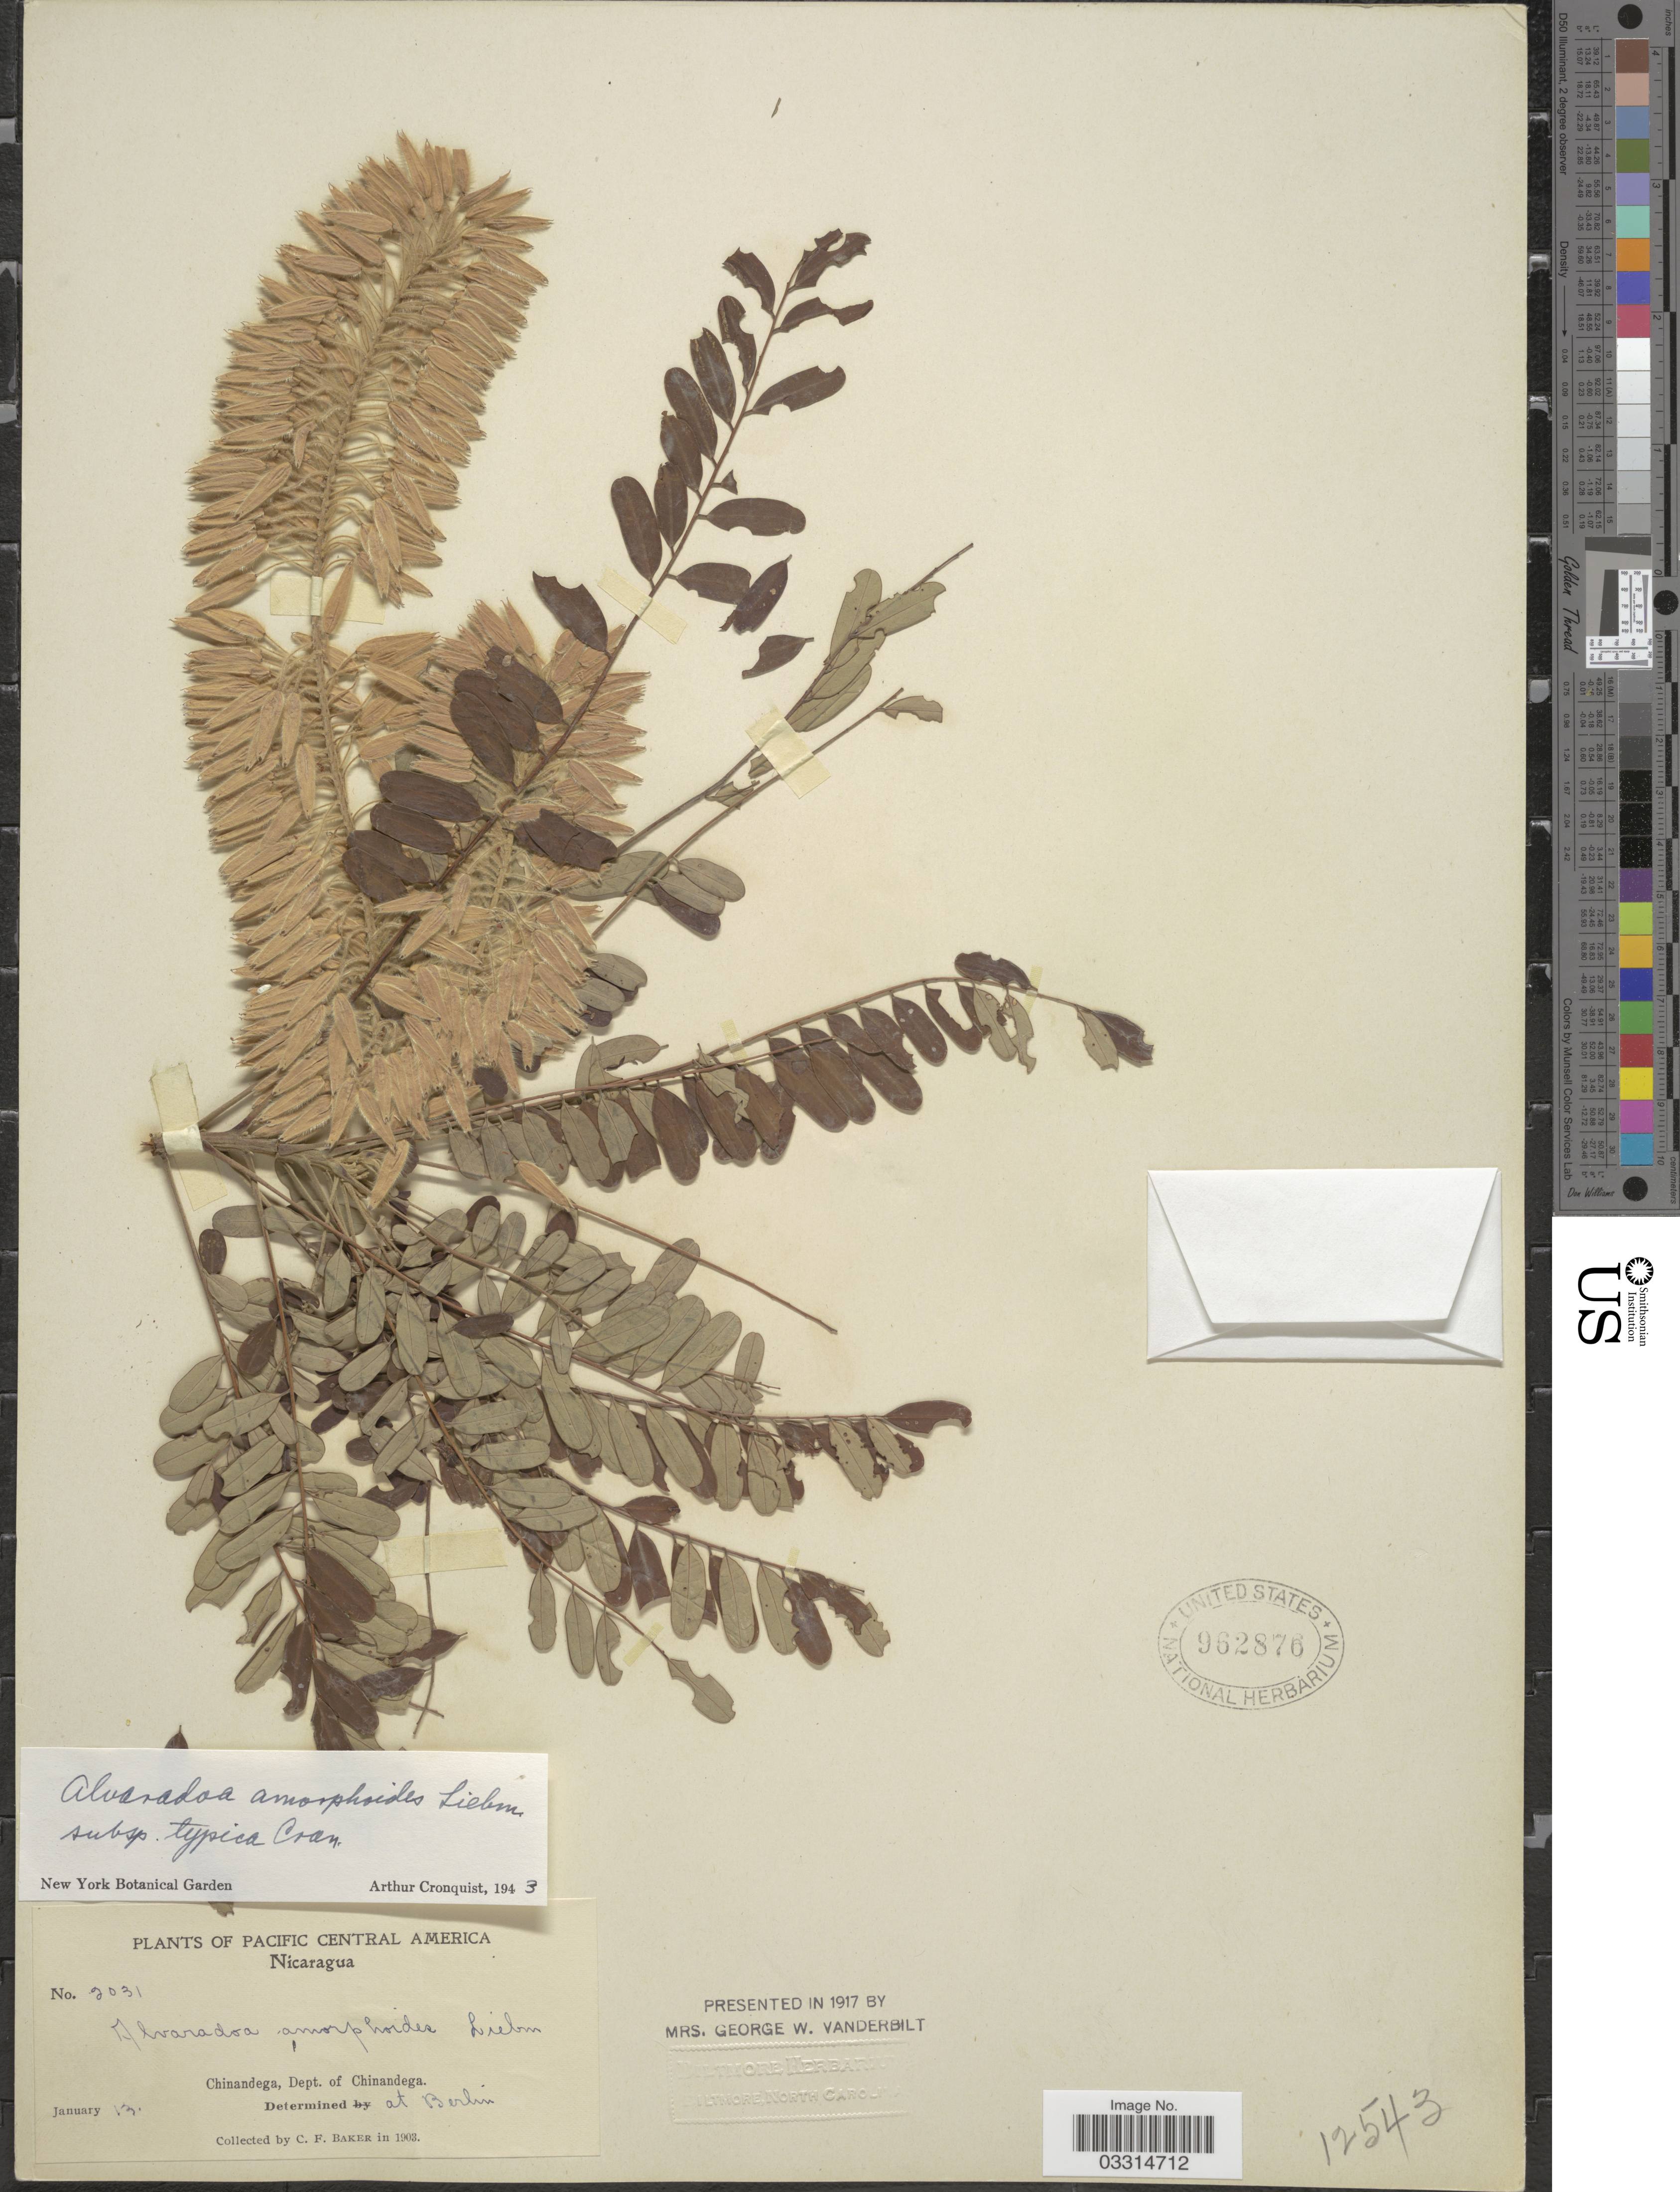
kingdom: Plantae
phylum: Tracheophyta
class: Magnoliopsida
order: Picramniales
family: Picramniaceae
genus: Alvaradoa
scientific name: Alvaradoa amorphoides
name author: Liebm.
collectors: C. F. Baker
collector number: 2031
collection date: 1903-01-13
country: Nicaragua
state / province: Chinandega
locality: Pacific Central America, Chinandega, Dept. of Chinandega.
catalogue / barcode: US 962876